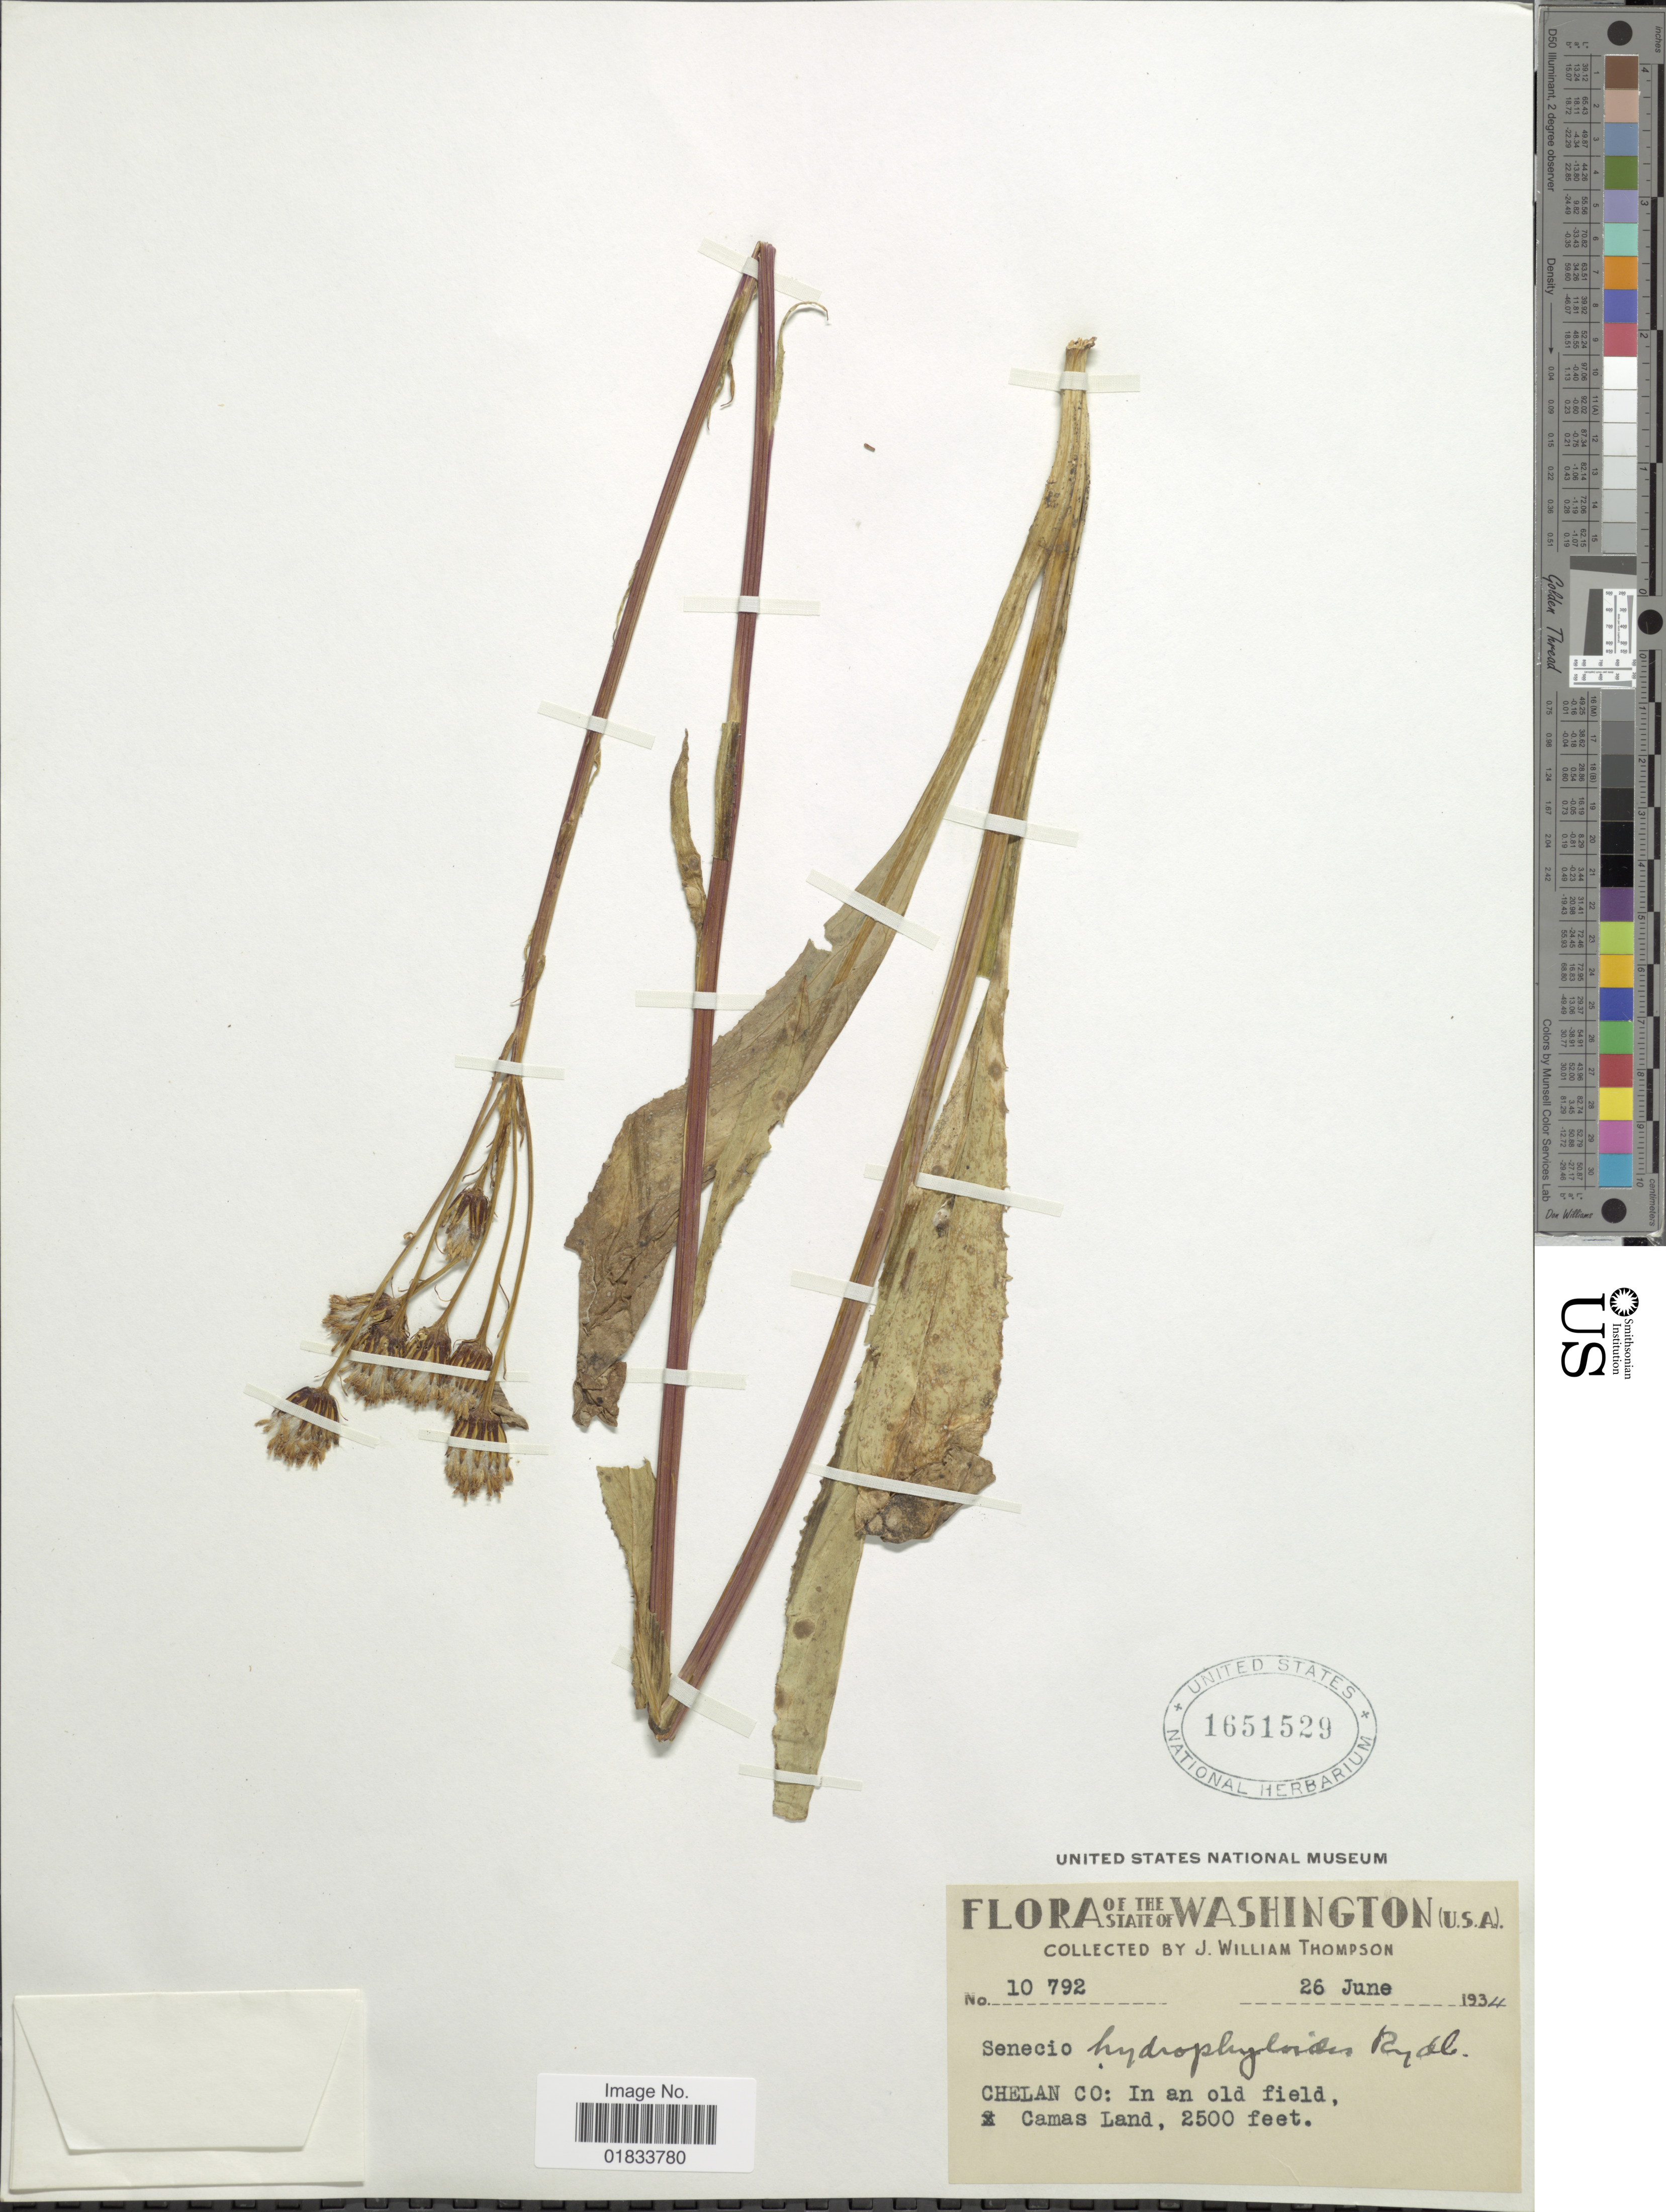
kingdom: Plantae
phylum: Tracheophyta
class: Magnoliopsida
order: Asterales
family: Asteraceae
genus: Senecio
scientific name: Senecio hydrophiloides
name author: Rydb.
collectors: J. W. Thompson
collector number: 10792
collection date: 1934-06-26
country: United States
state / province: Washington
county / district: Chelan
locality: Chelan Co.: In an old field, Camas Land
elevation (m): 762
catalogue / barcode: US 1651529